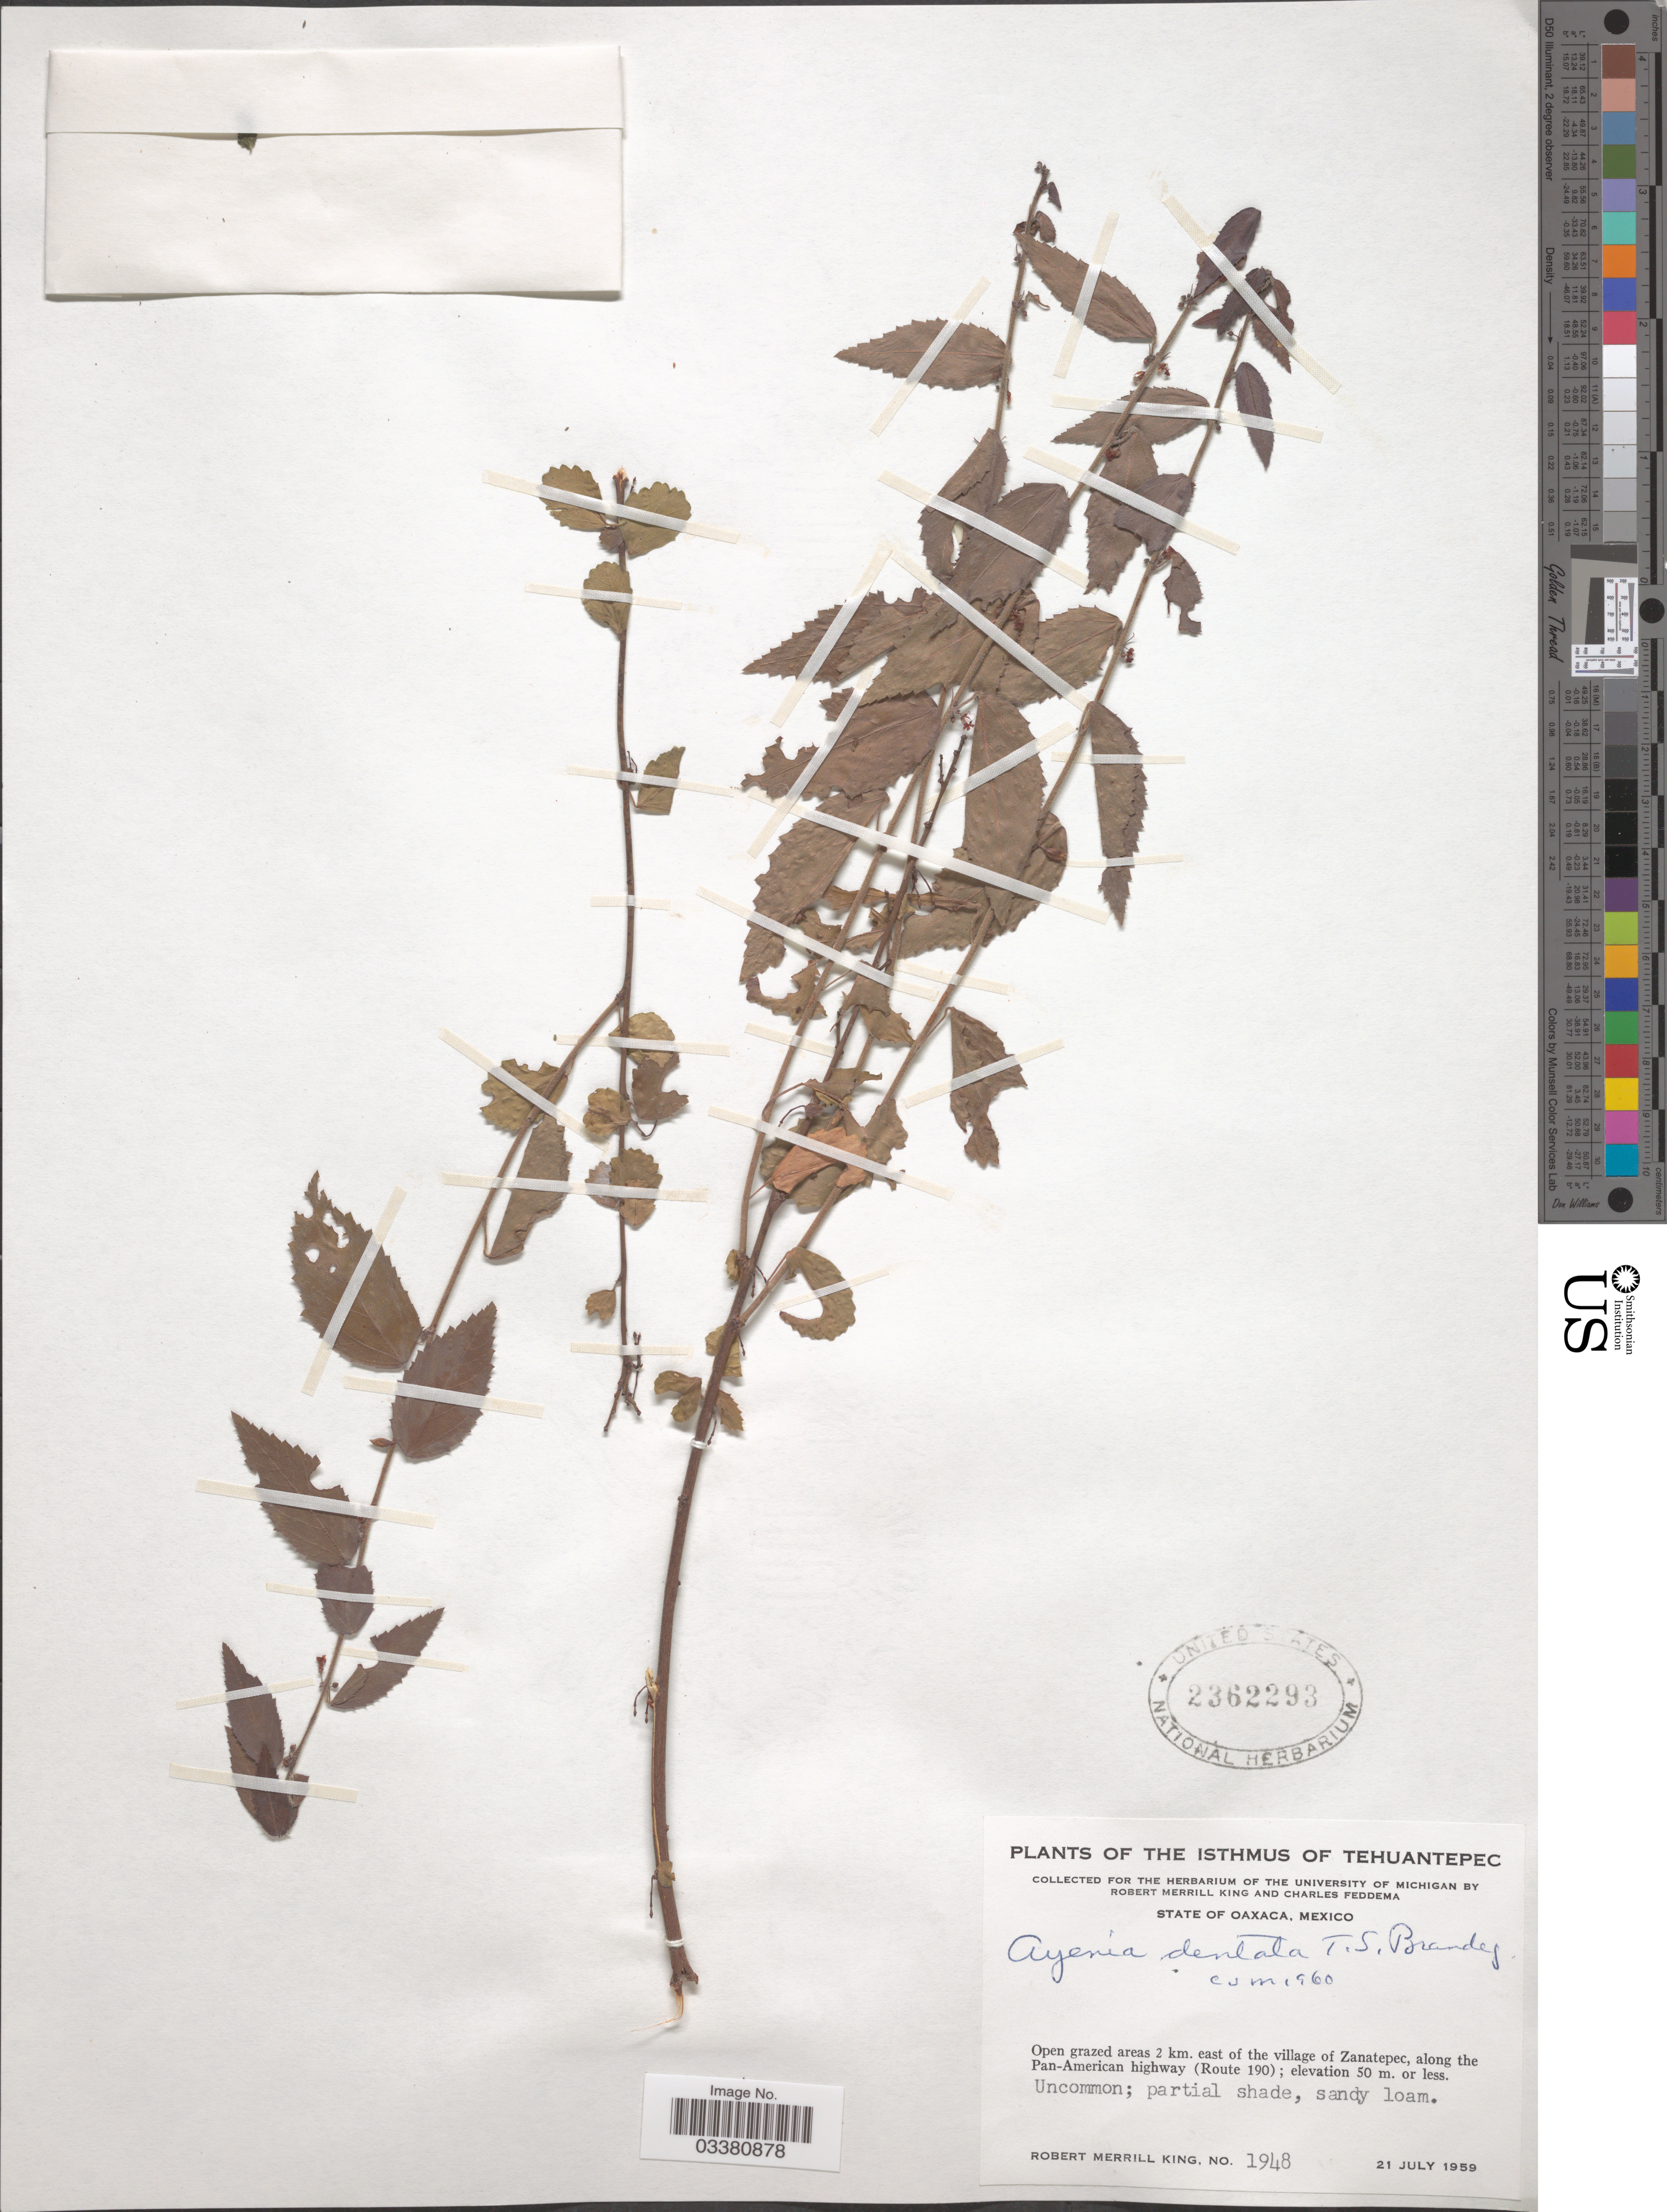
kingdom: Plantae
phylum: Tracheophyta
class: Magnoliopsida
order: Malvales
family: Malvaceae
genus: Ayenia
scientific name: Ayenia dentata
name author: Brandegee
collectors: R. M. King & C. Feddema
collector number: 1948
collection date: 1959-07-21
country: Mexico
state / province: Oaxaca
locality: The Isthmus of Tehuantepec. Open grazed areas 2 km. east of the village of Zanatepec, along the Pan-American highway (Route 190).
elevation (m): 50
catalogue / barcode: US 2362293